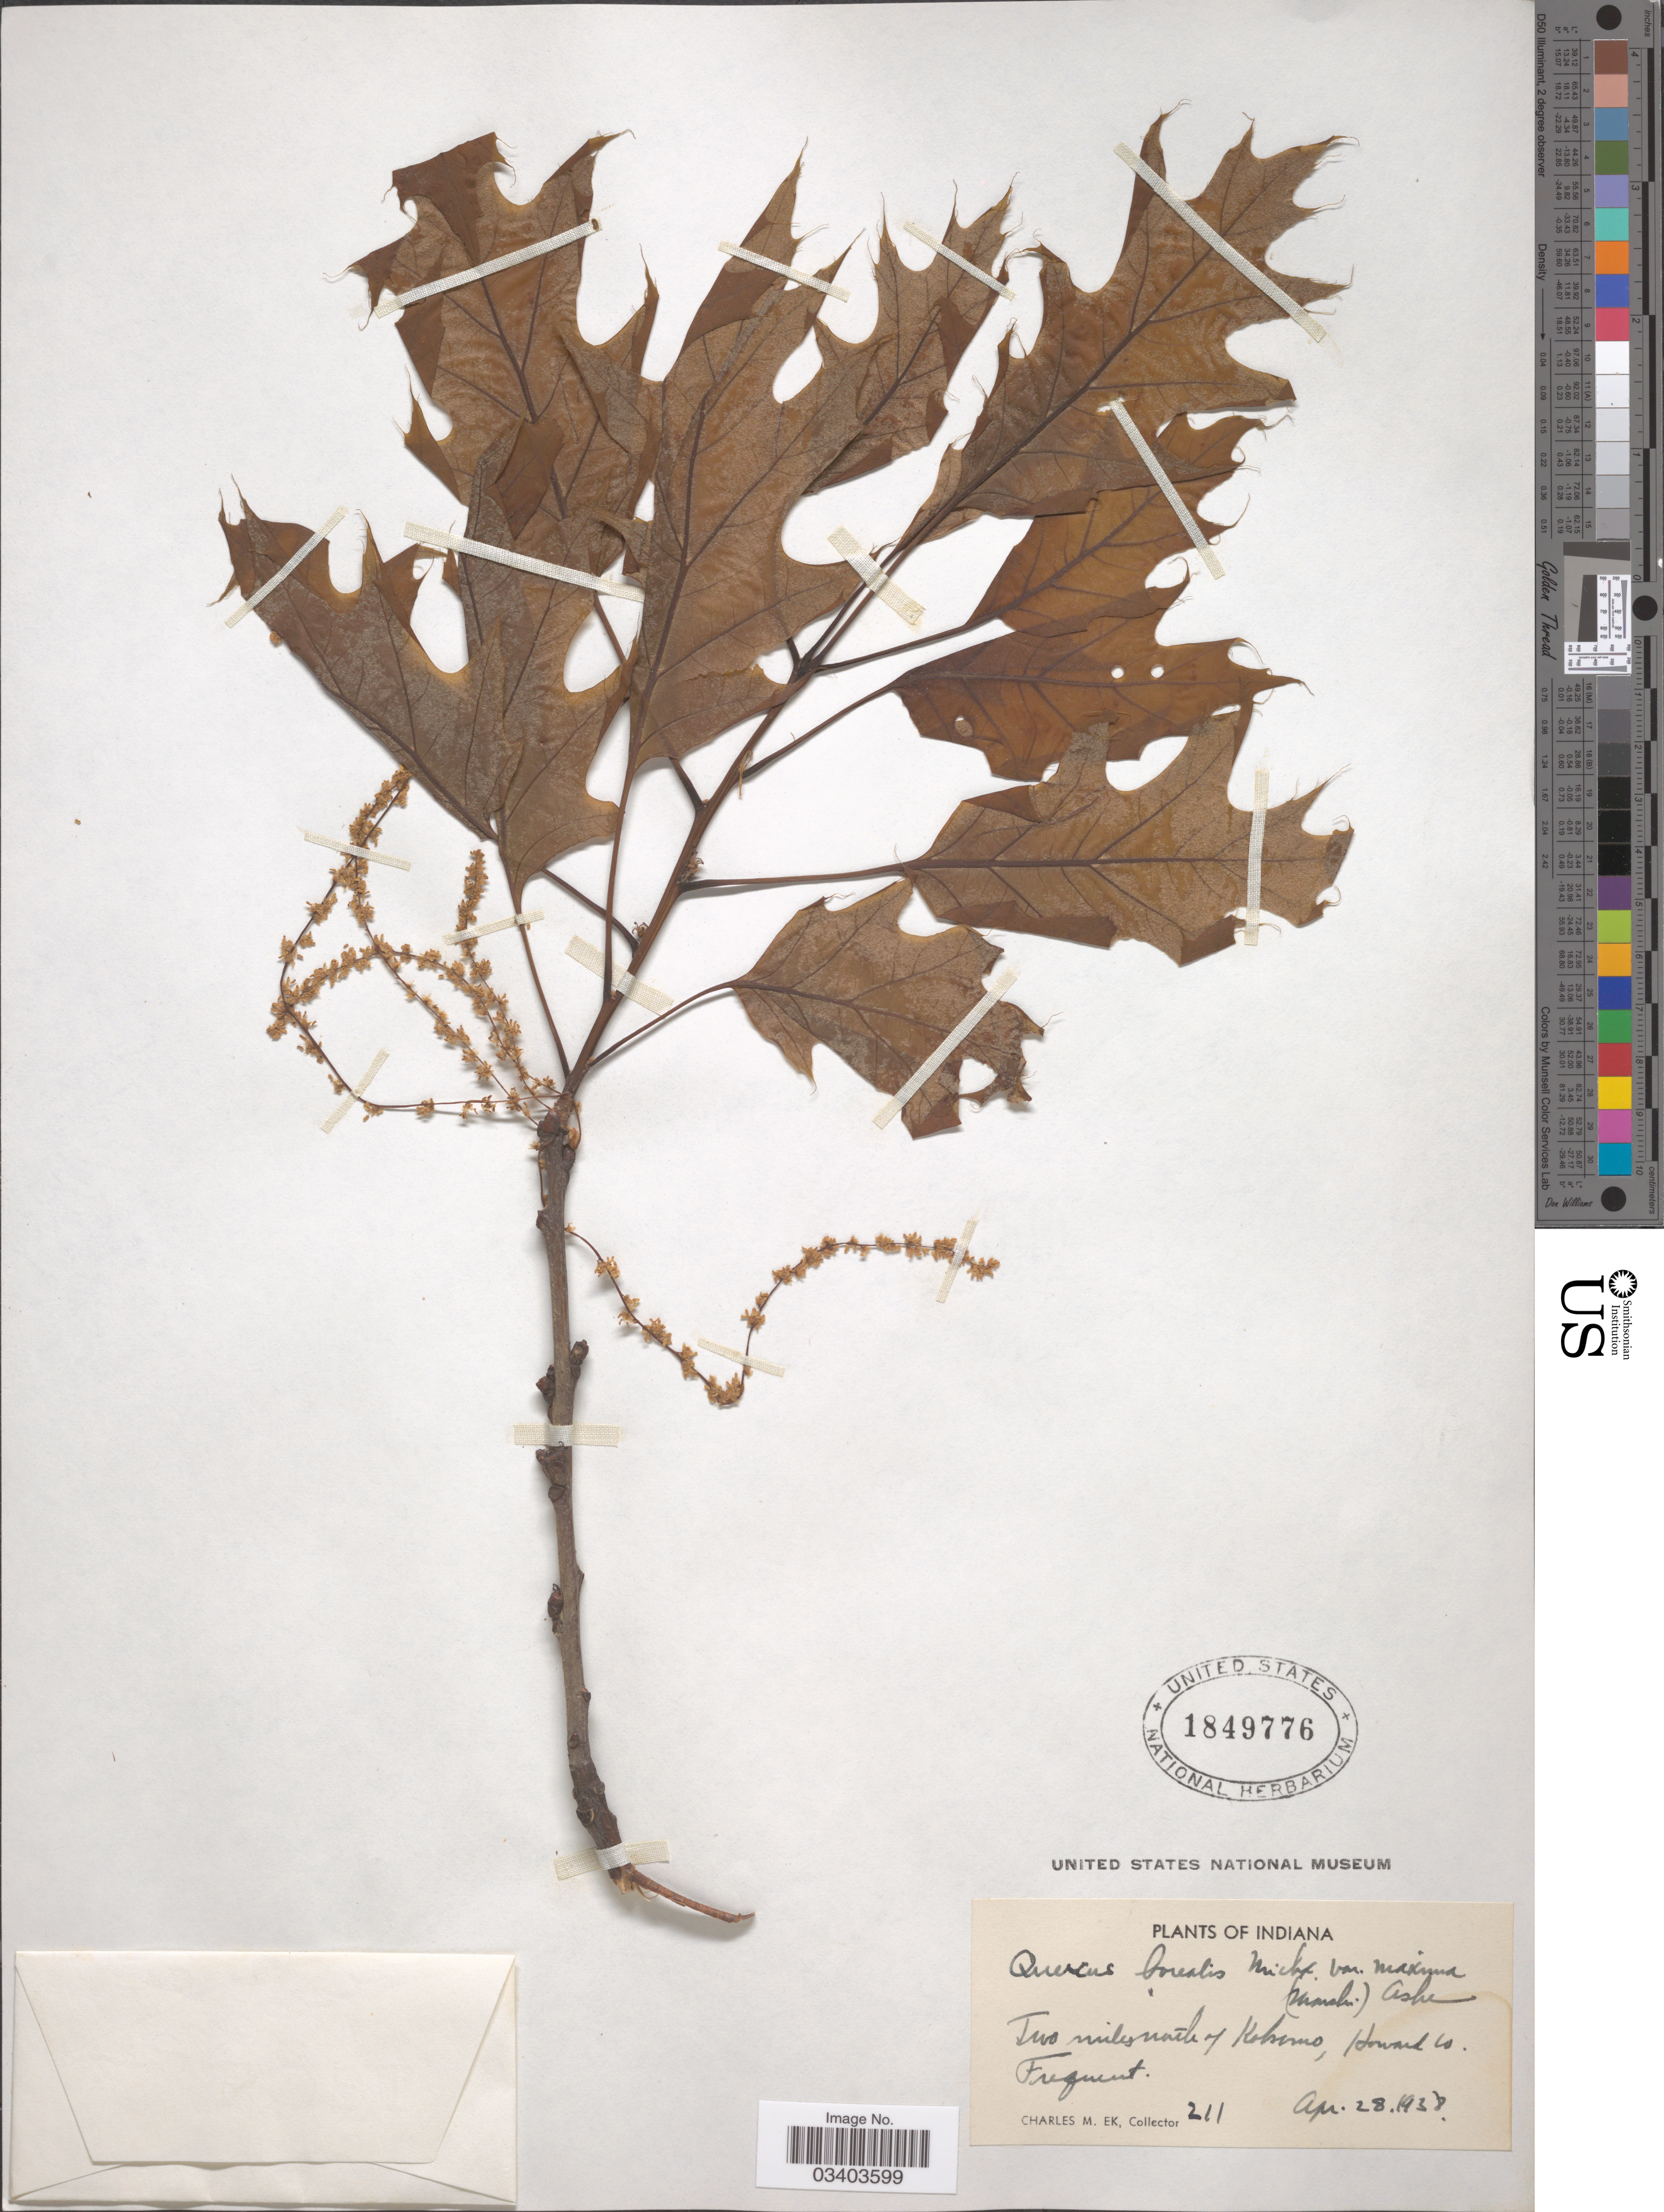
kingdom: Plantae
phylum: Tracheophyta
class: Magnoliopsida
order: Fagales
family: Fagaceae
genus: Quercus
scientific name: Quercus borealis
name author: F. Michx.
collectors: C. Ek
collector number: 211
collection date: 1938-04-28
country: United States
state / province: Indiana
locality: Two miles north of Kokomo, Howard Co.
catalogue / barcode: US 1849776